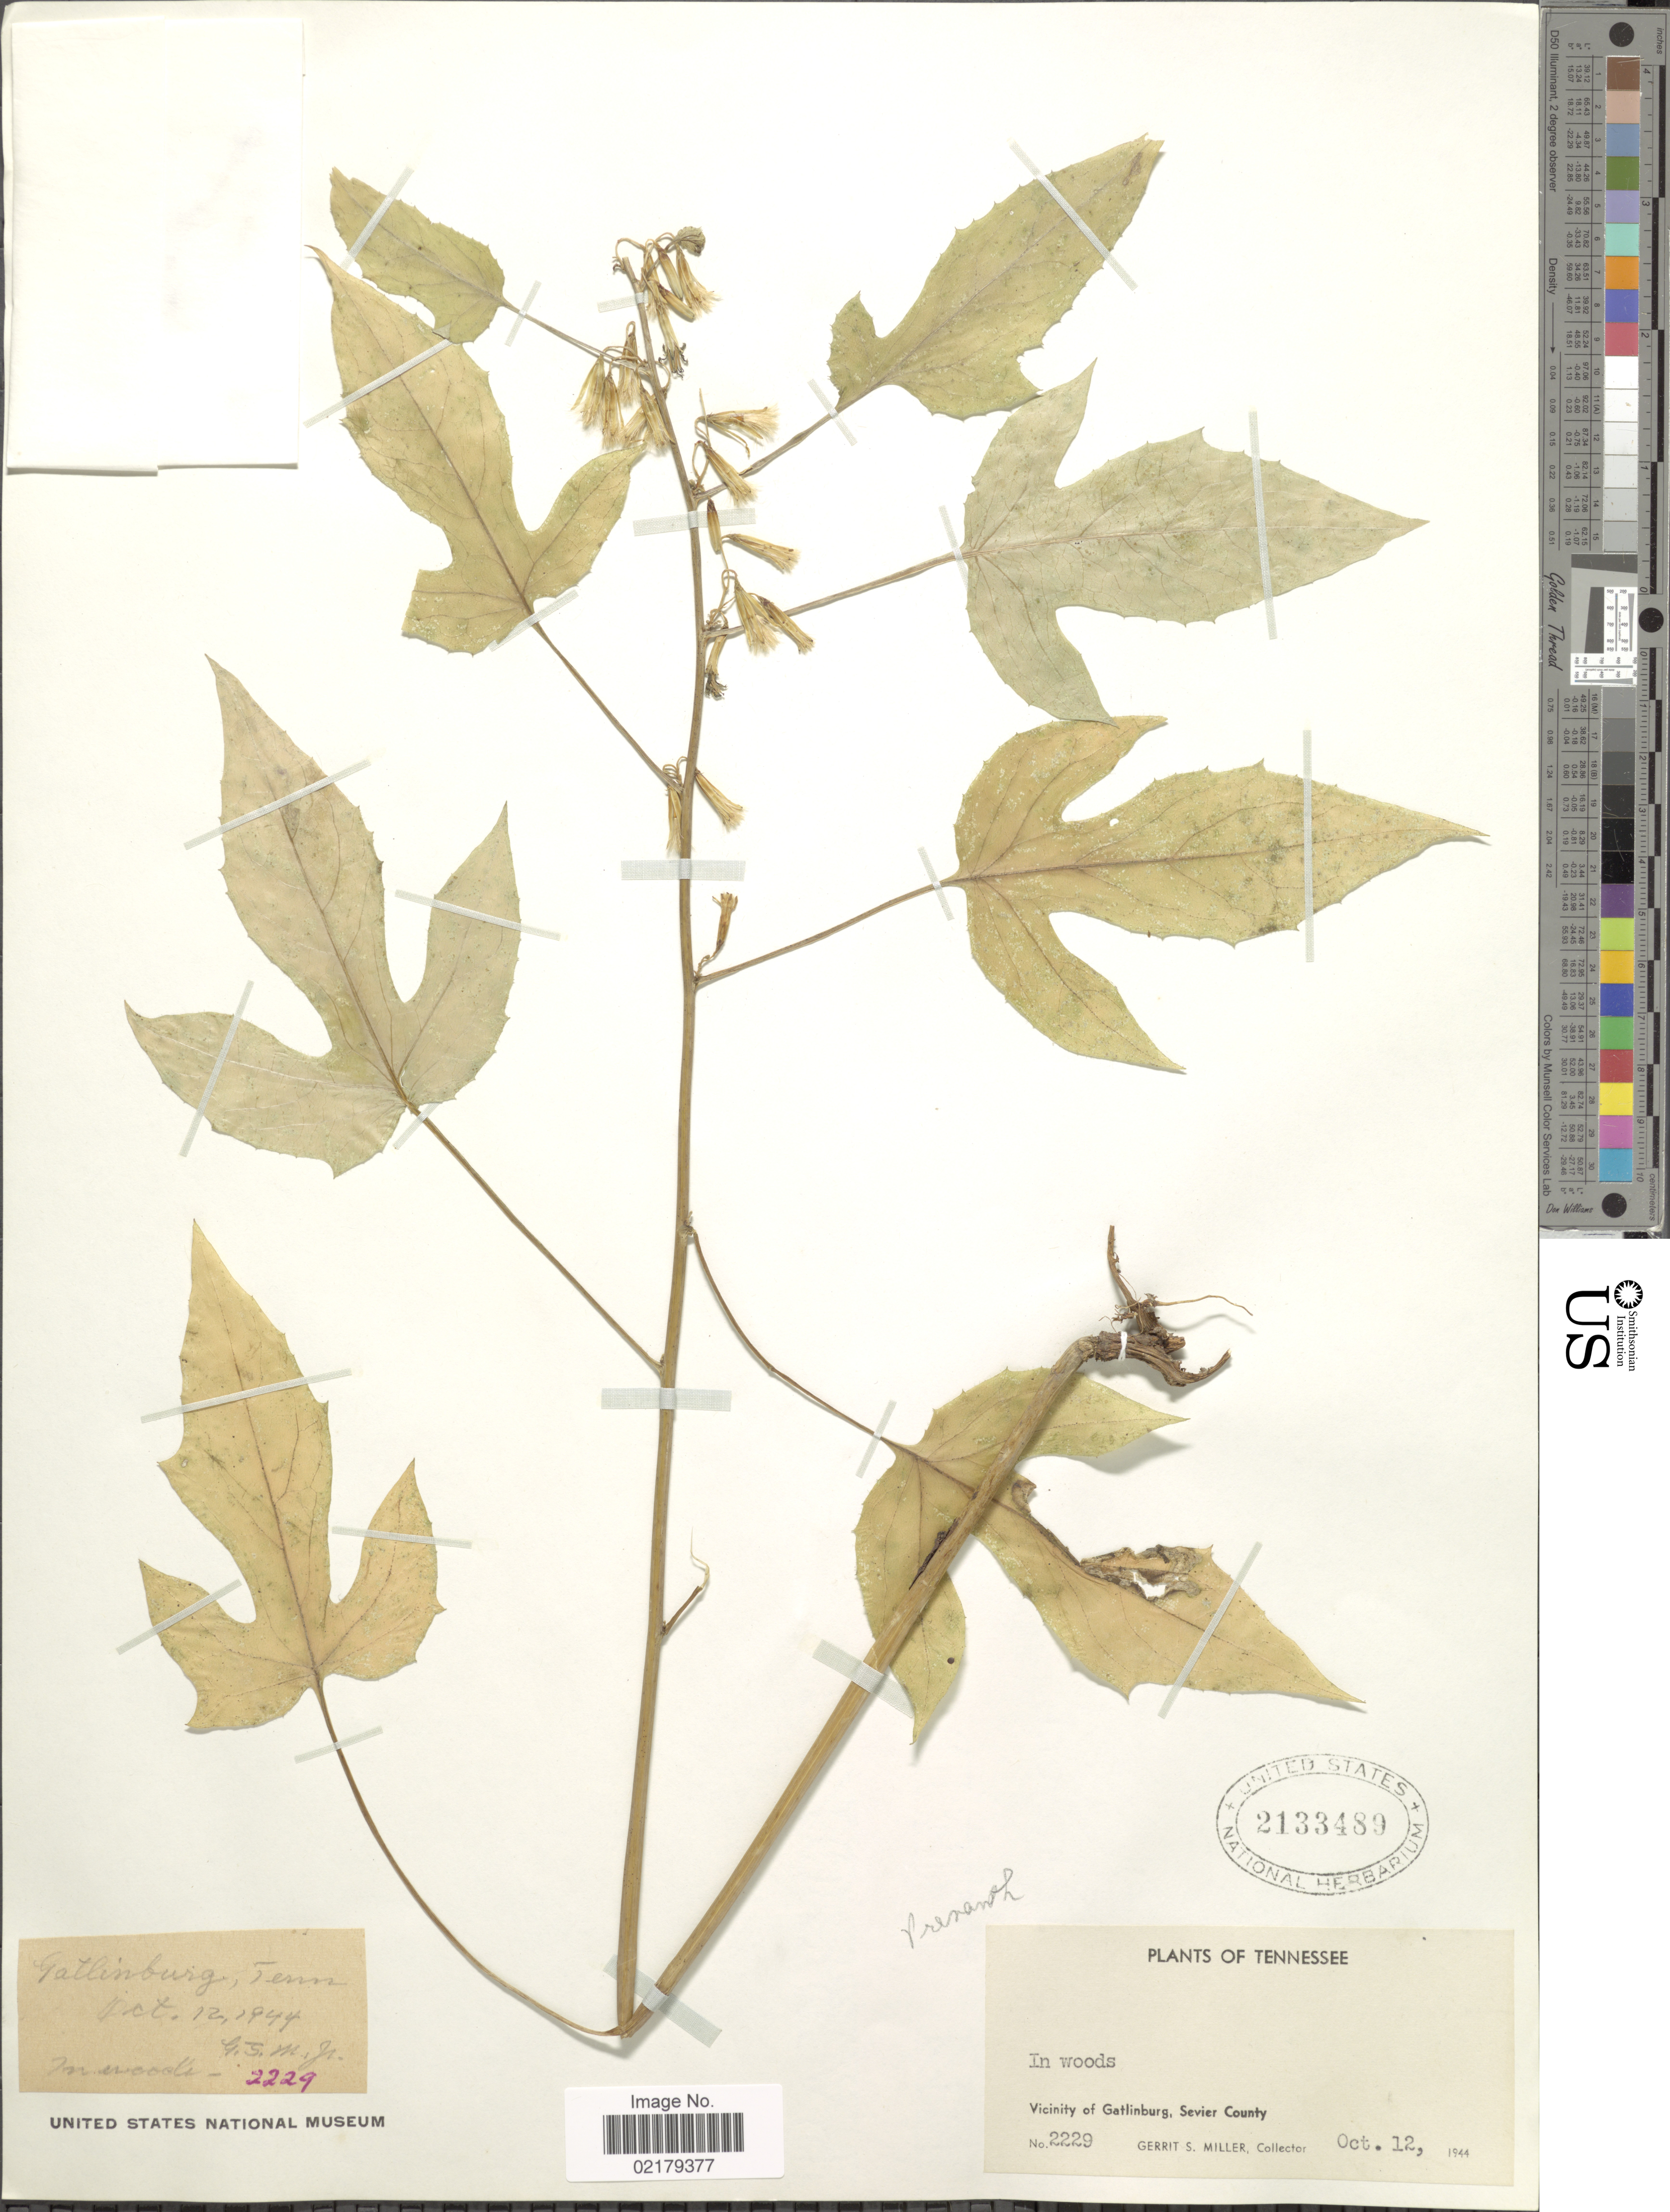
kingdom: Plantae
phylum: Tracheophyta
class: Magnoliopsida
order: Asterales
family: Asteraceae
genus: Prenanthes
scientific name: Prenanthes sp.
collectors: G. S. Miller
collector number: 2229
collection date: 1944-10-12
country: United States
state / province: Tennessee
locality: In woods, Vicinity of Gatlinburg, Sevier County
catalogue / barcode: US 2133489